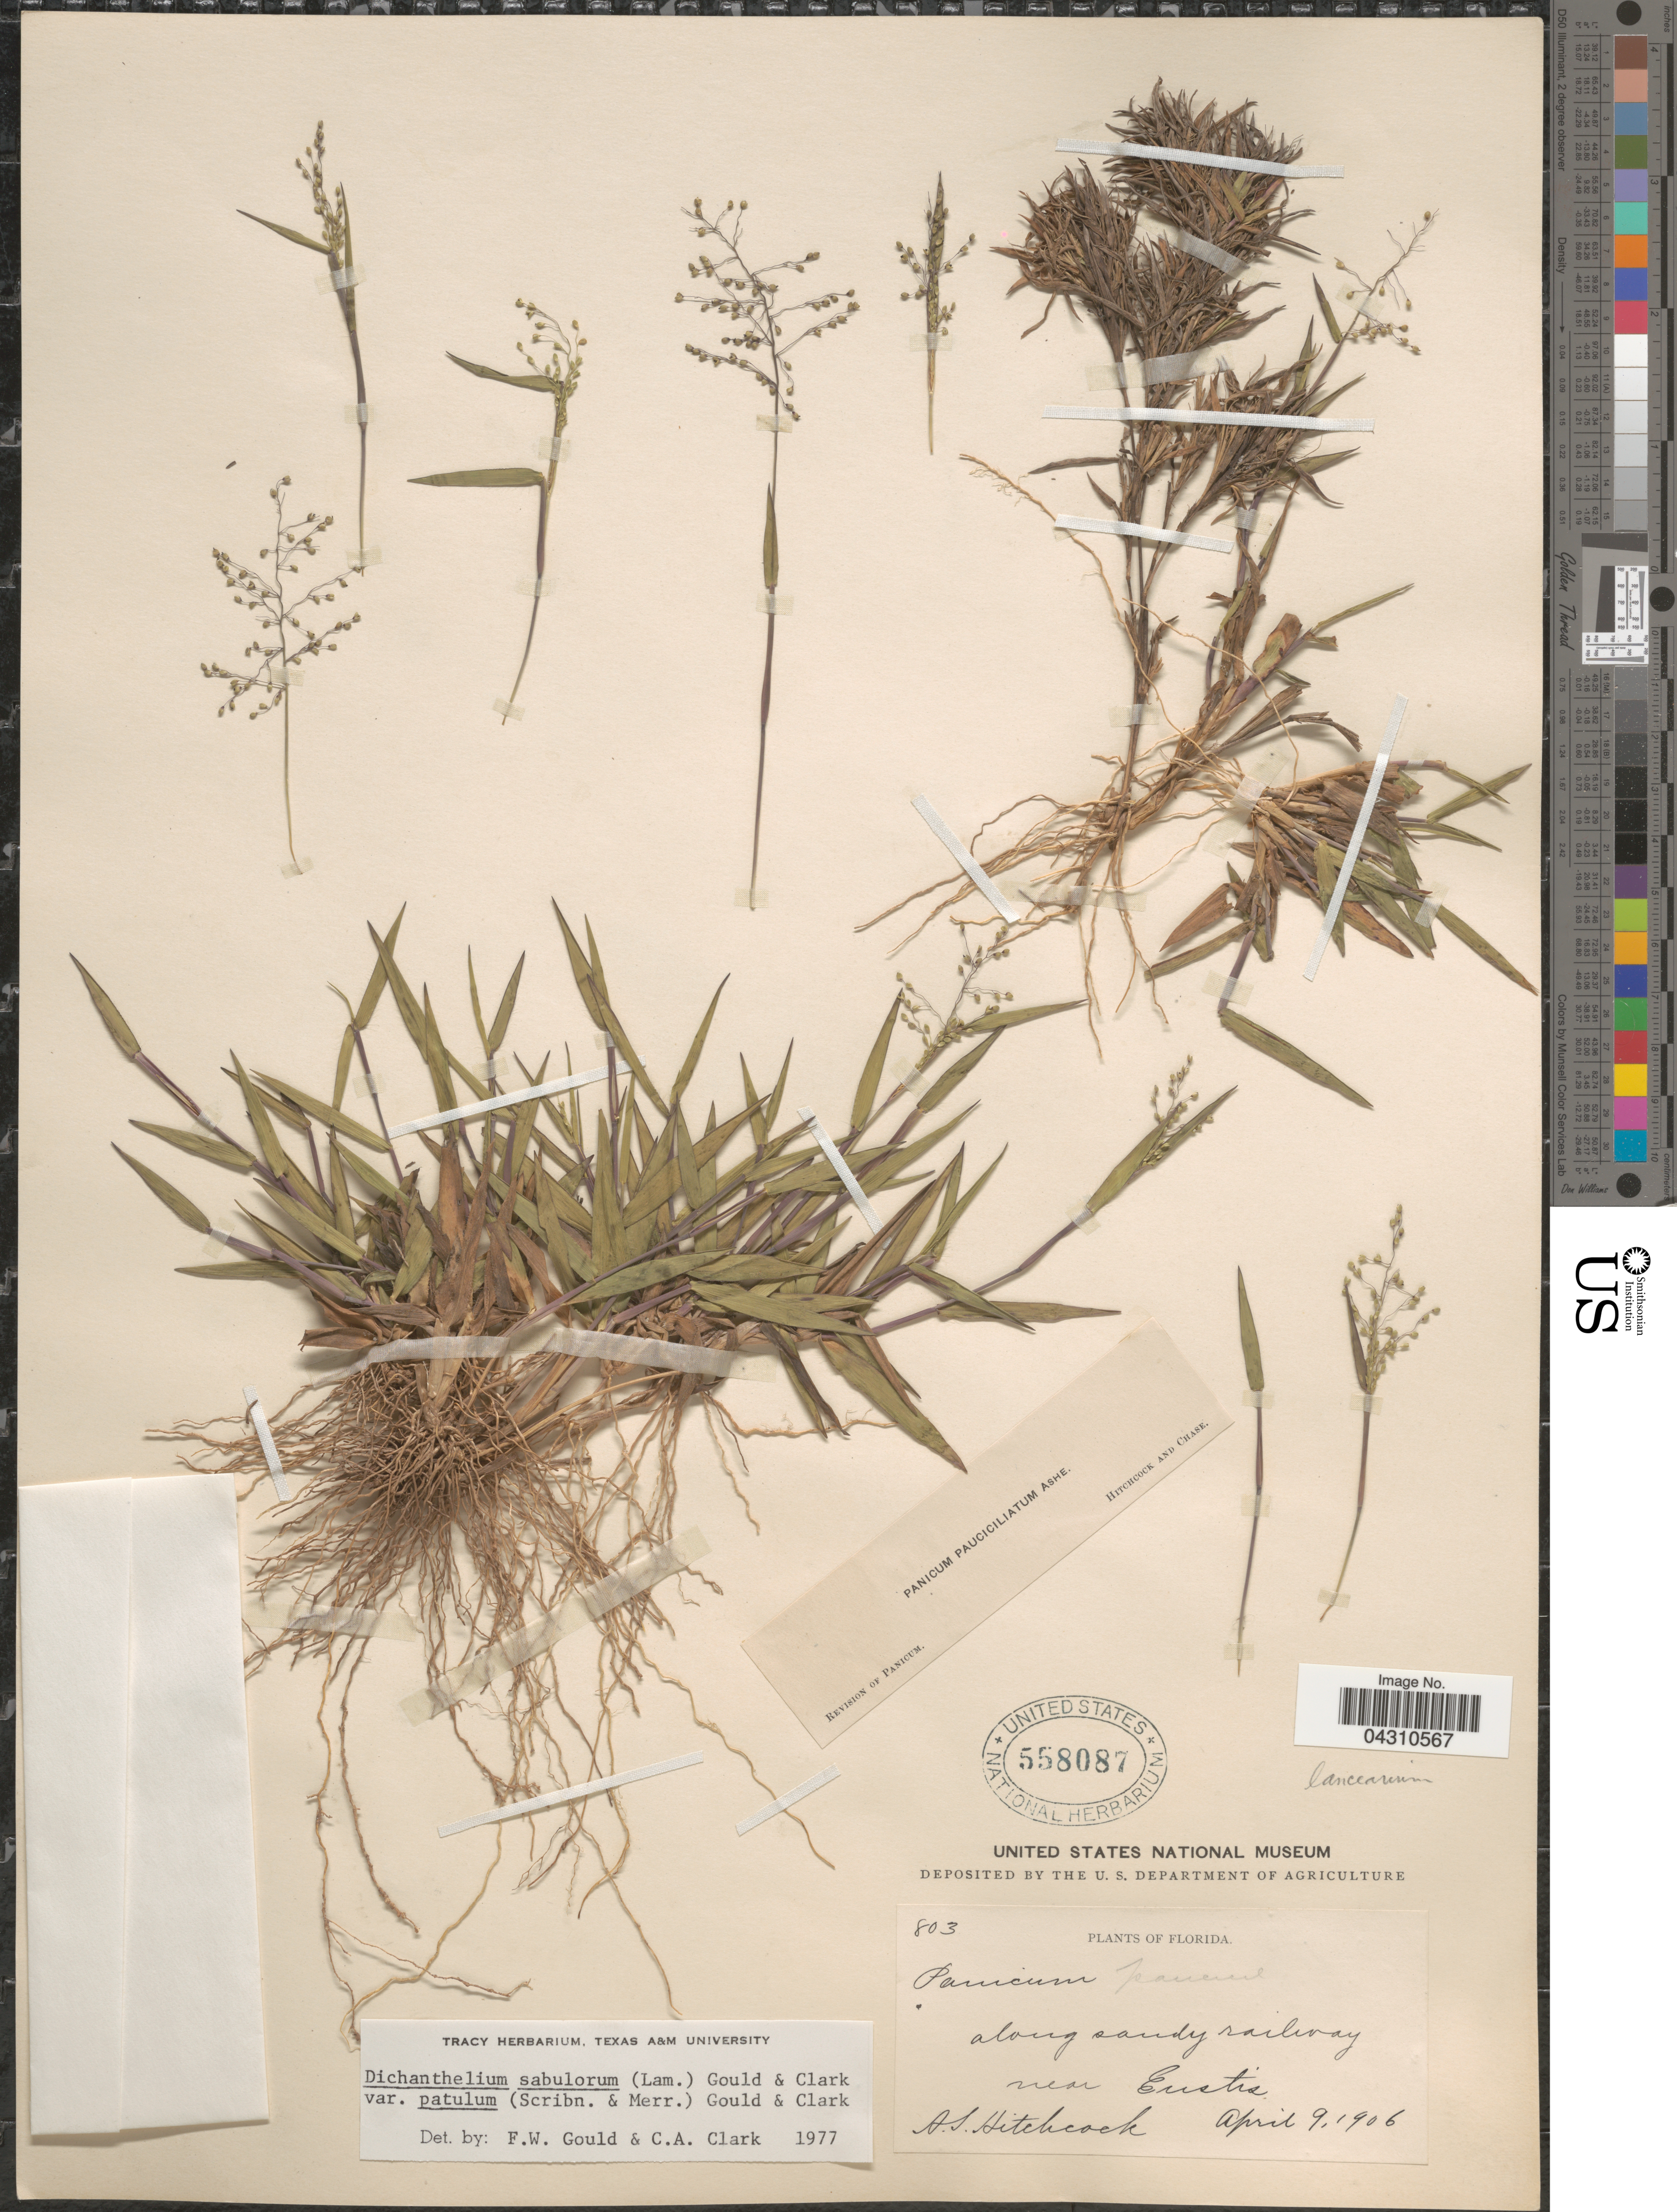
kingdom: Plantae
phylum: Tracheophyta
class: Liliopsida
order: Poales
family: Poaceae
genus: Dichanthelium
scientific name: Dichanthelium portoricense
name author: (Desv. ex Ham.) B.F. Hansen & Wunderlin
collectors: A. S. Hitchcock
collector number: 803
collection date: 1906-04-09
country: United States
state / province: Florida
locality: Along sandy railway near Eustis.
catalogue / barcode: US 558087